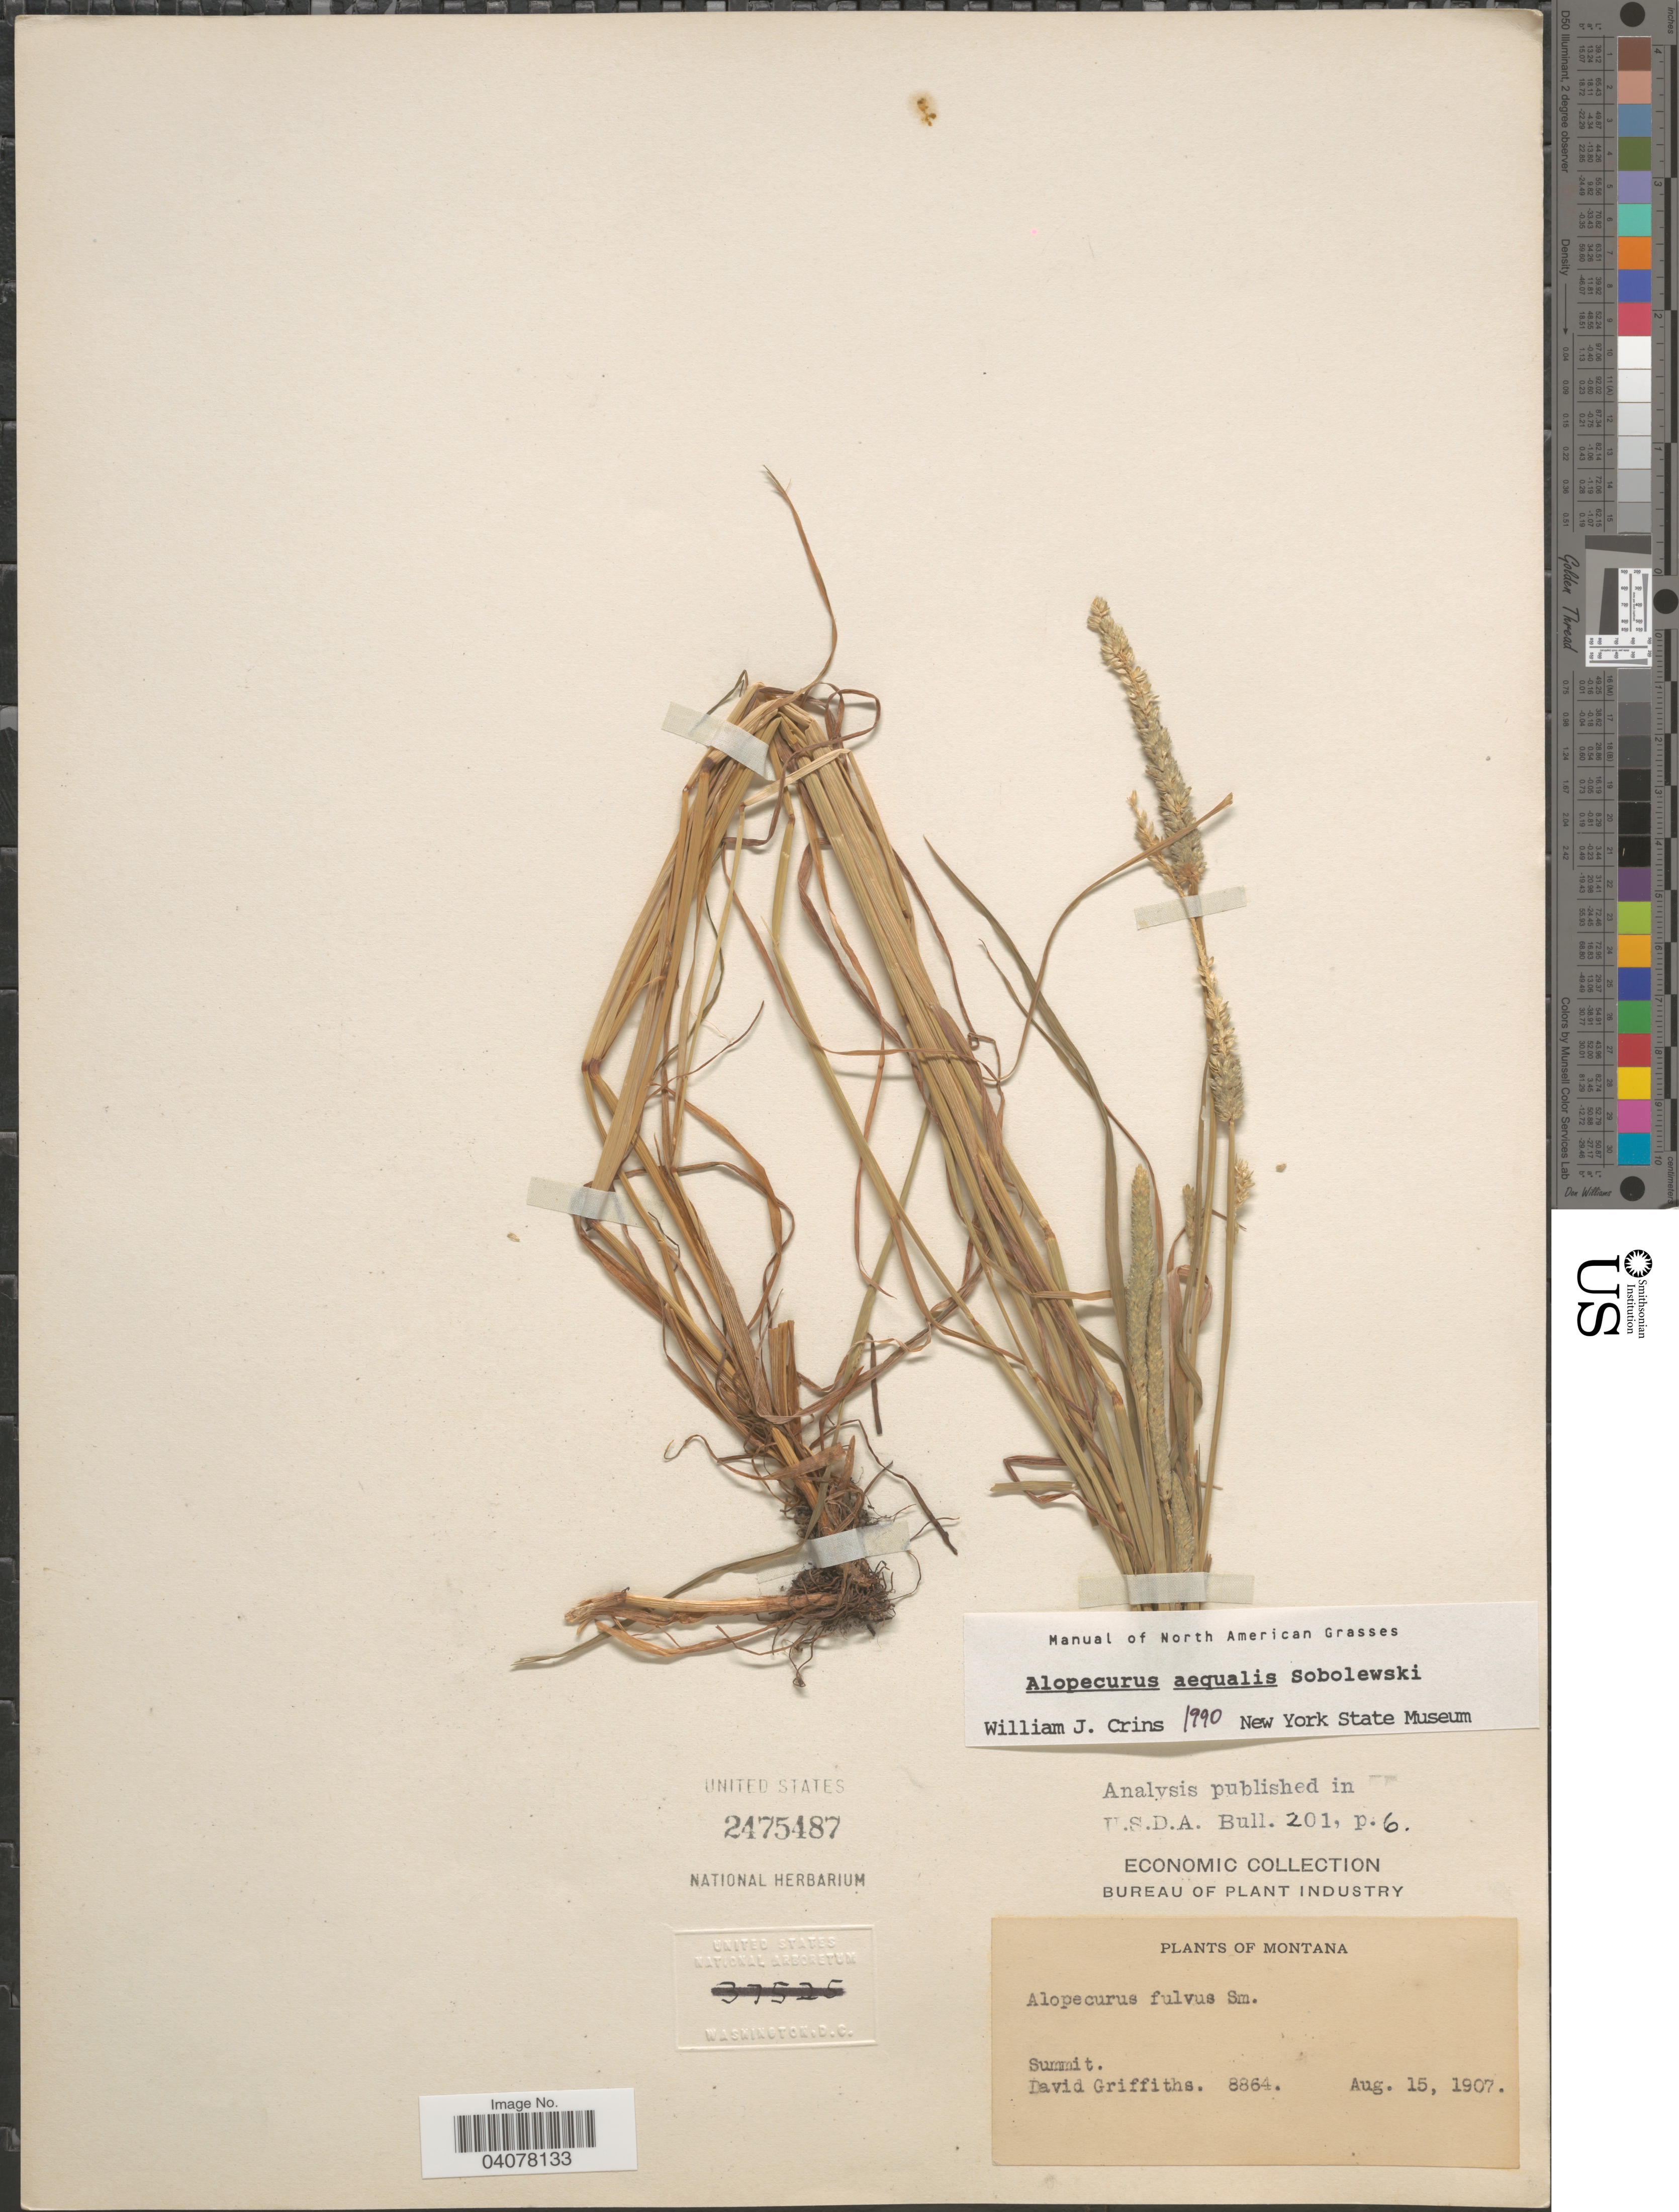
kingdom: Plantae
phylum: Tracheophyta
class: Liliopsida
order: Poales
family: Poaceae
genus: Alopecurus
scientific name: Alopecurus aequalis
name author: Sobol.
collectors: D. Griffiths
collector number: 8864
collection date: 1907-08-15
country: United States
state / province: Montana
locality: Summit.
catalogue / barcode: US 2475487